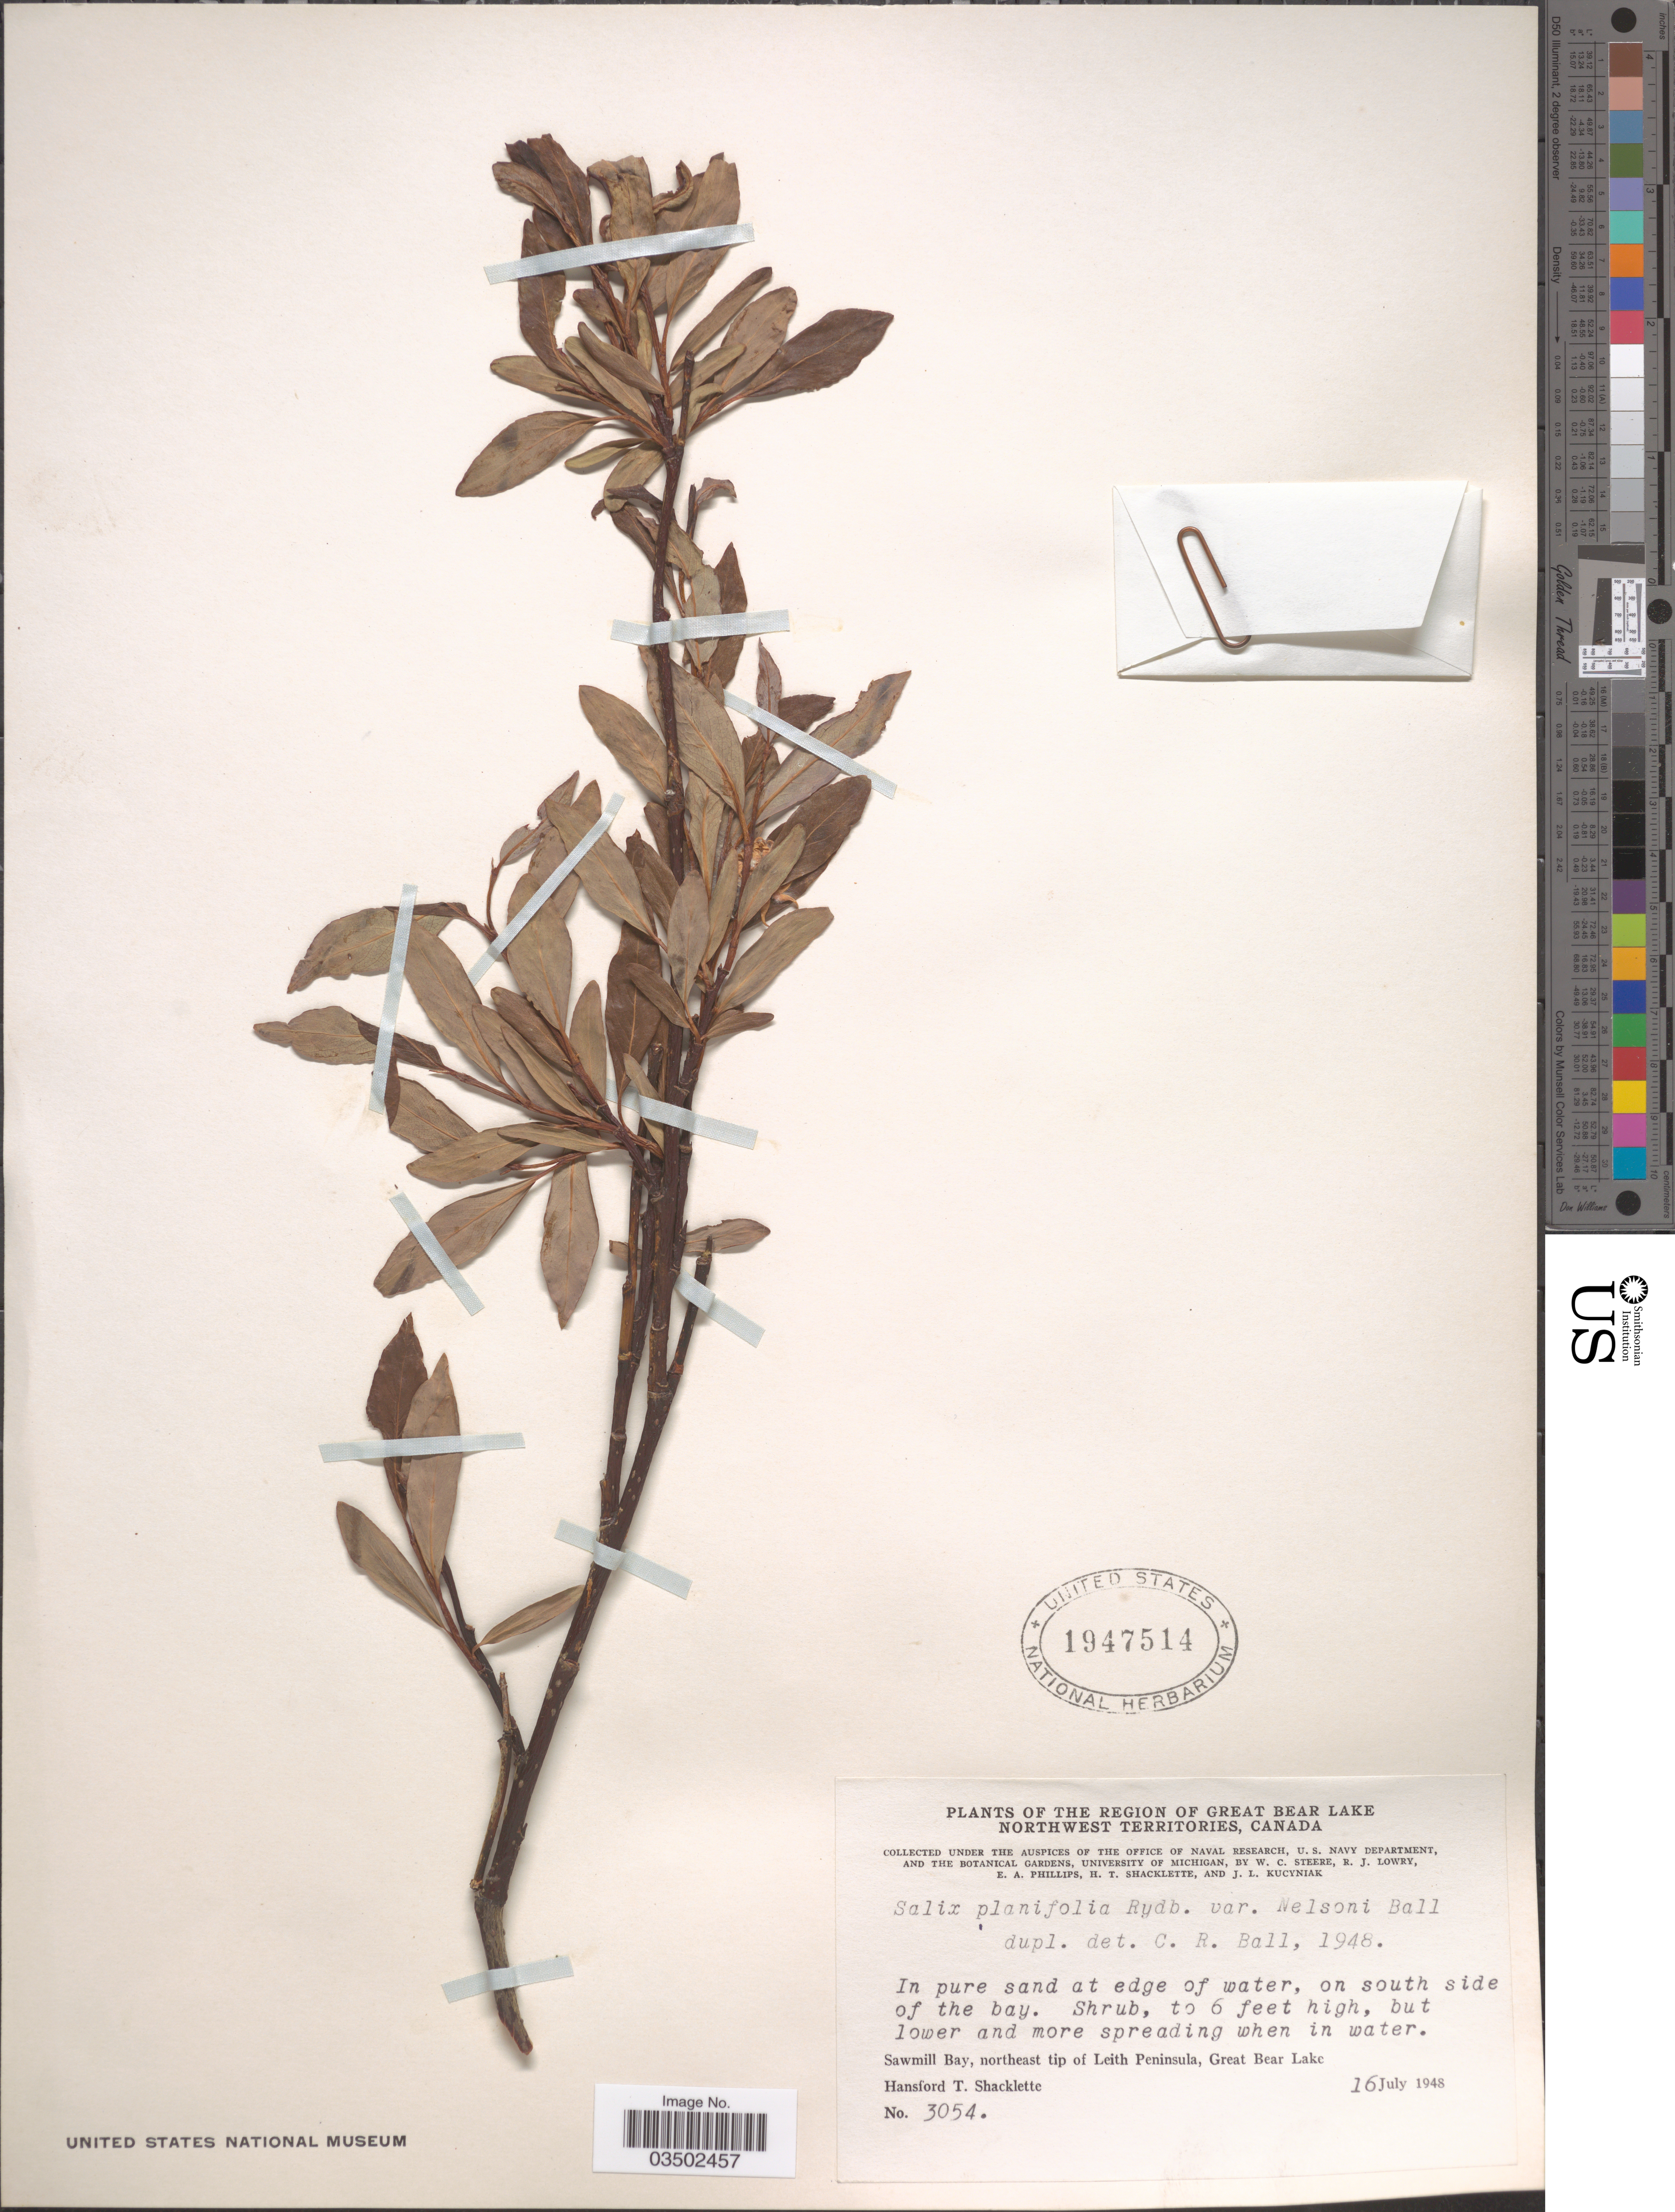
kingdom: Plantae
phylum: Tracheophyta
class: Magnoliopsida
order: Malpighiales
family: Salicaceae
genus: Salix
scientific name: Salix planifolia var. nelsonii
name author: (C.R. Ball) C.R. Ball ex E.C. Sm. bis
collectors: H. Shacklette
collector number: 3054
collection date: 1948-07-16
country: Canada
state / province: Northwest Territories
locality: The region of Great Bear Lake. On south side of the bay. Sawmill Bay, northeast tip of Leith Peninsula, Great Bear Lake.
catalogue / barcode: US 1947514